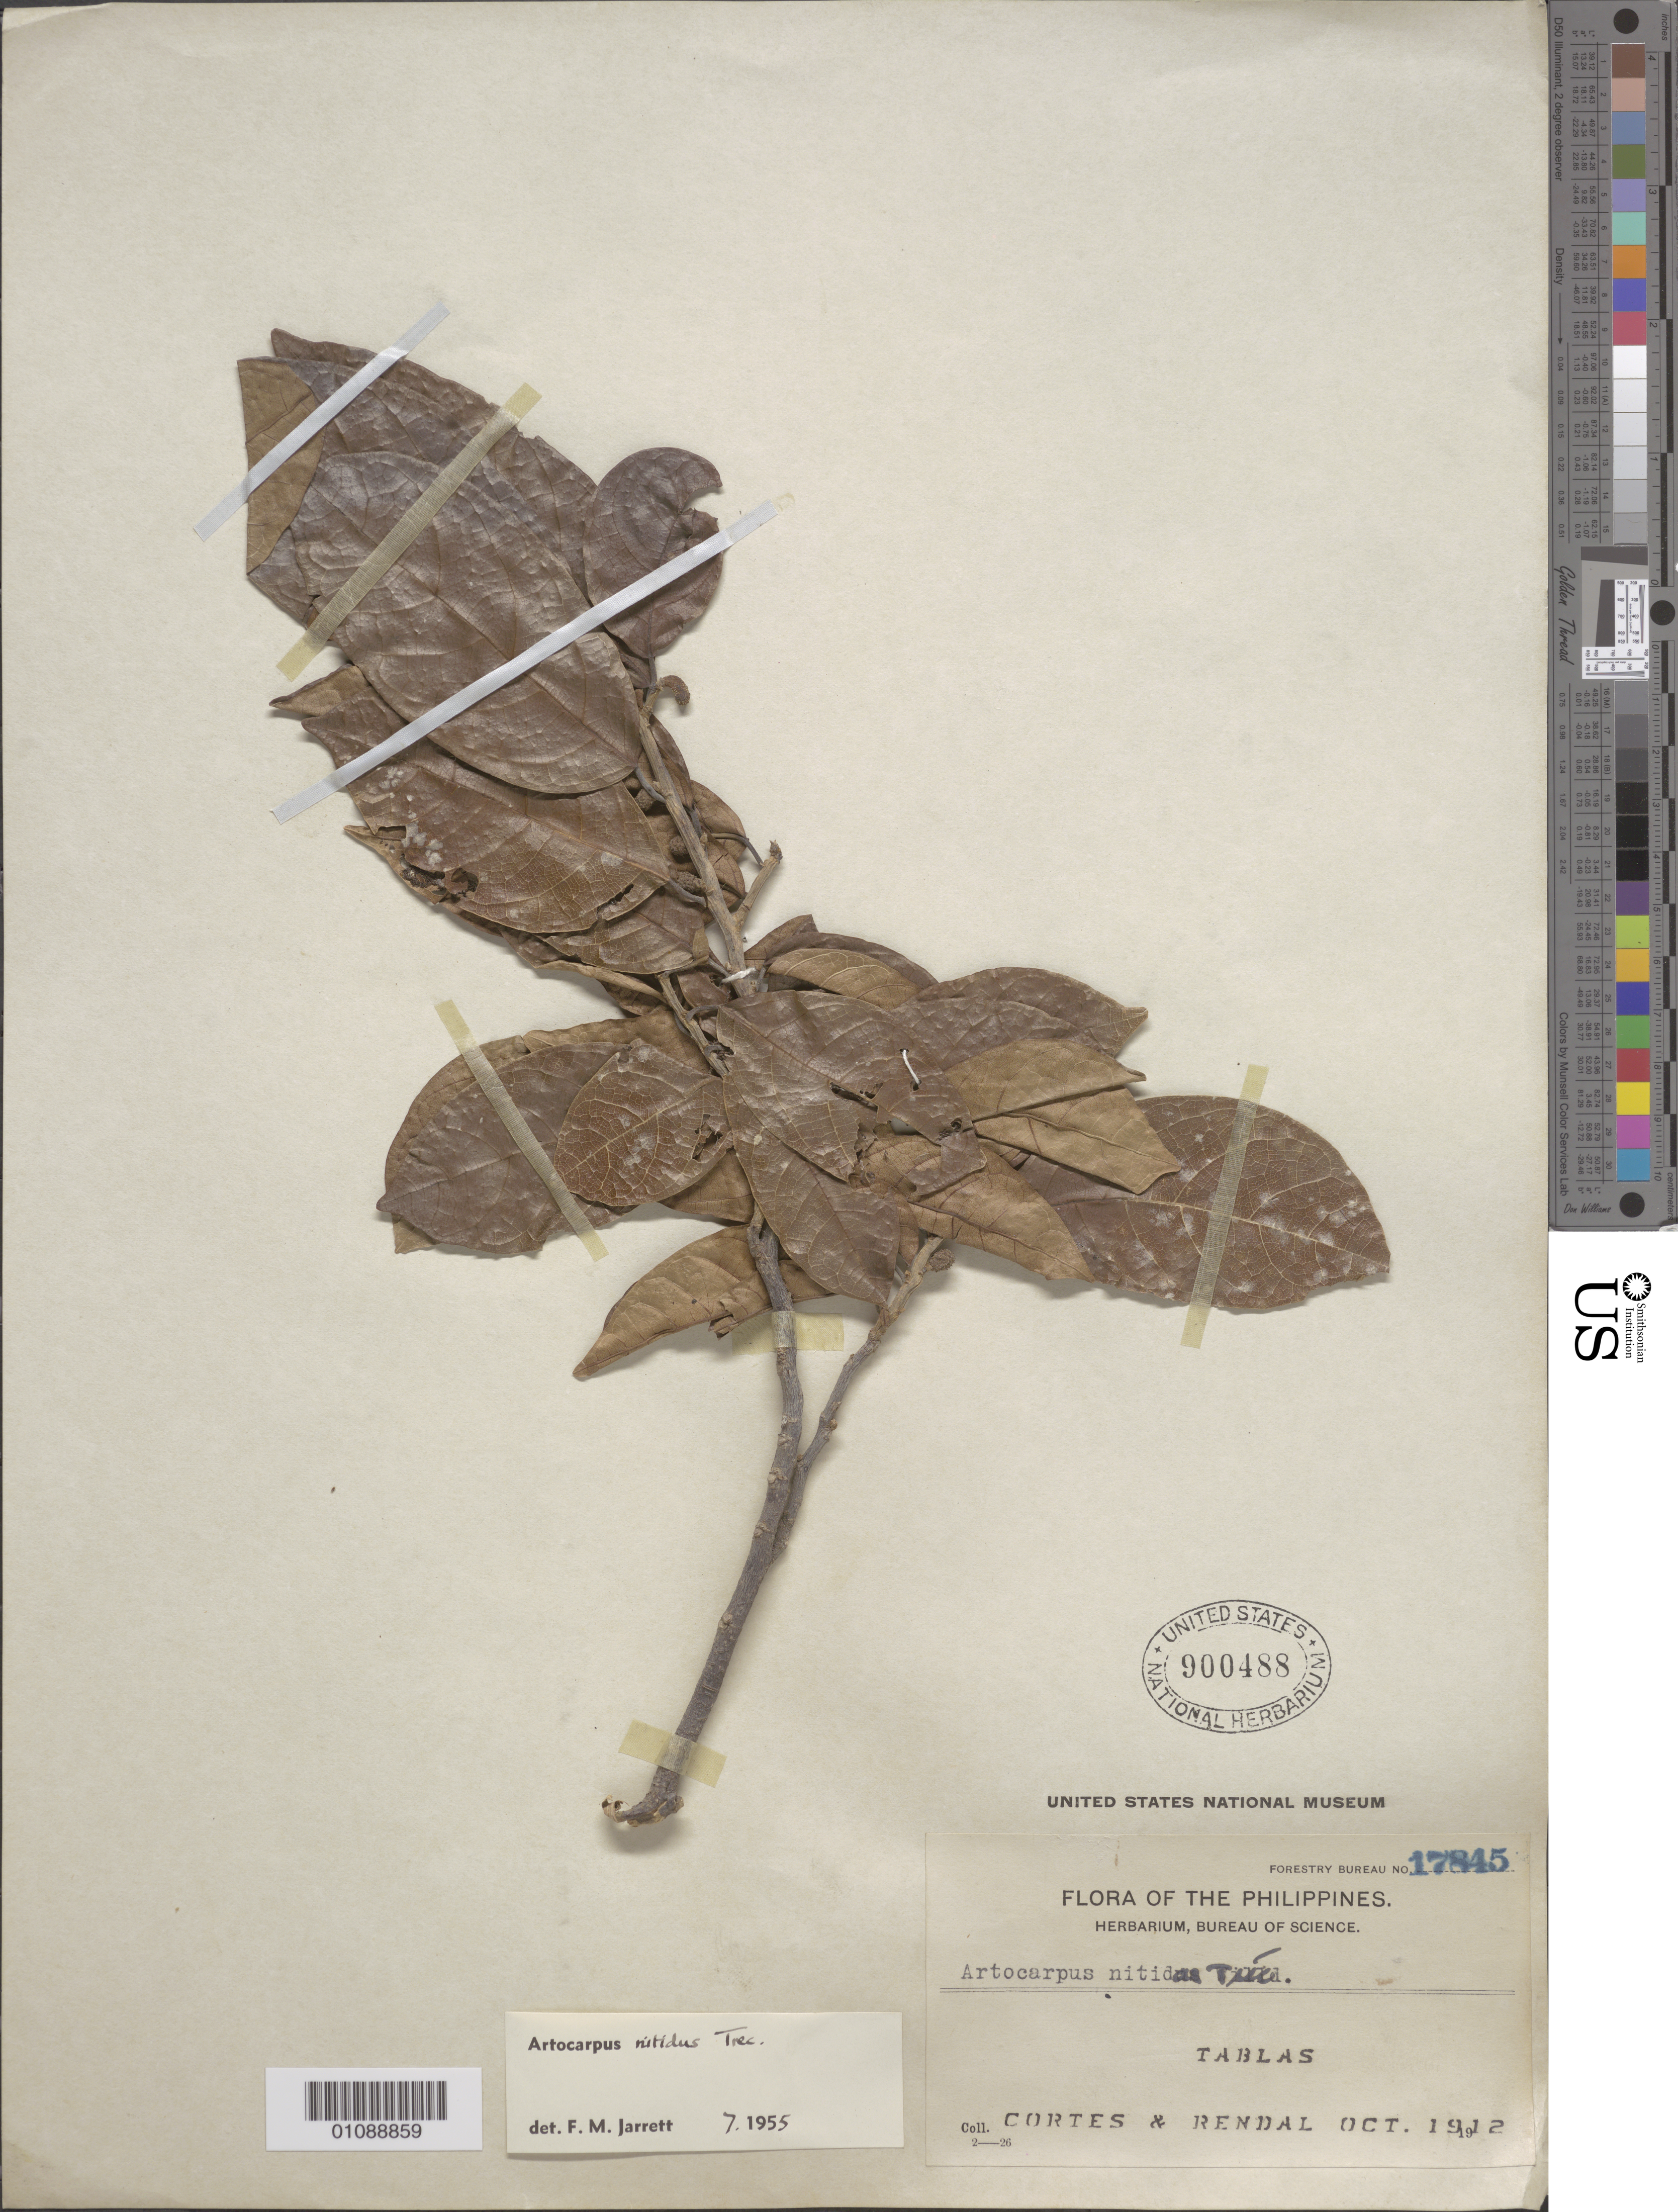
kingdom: Plantae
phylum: Tracheophyta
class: Magnoliopsida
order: Rosales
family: Moraceae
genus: Artocarpus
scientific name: Artocarpus nitidus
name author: Trécul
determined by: Jarrett, Frances M.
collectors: Cortes, -- & -. Rendal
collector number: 17845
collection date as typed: Oct 1912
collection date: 1912-10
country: Philippines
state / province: Mimaropa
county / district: Romblon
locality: Tablas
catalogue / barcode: US 900488